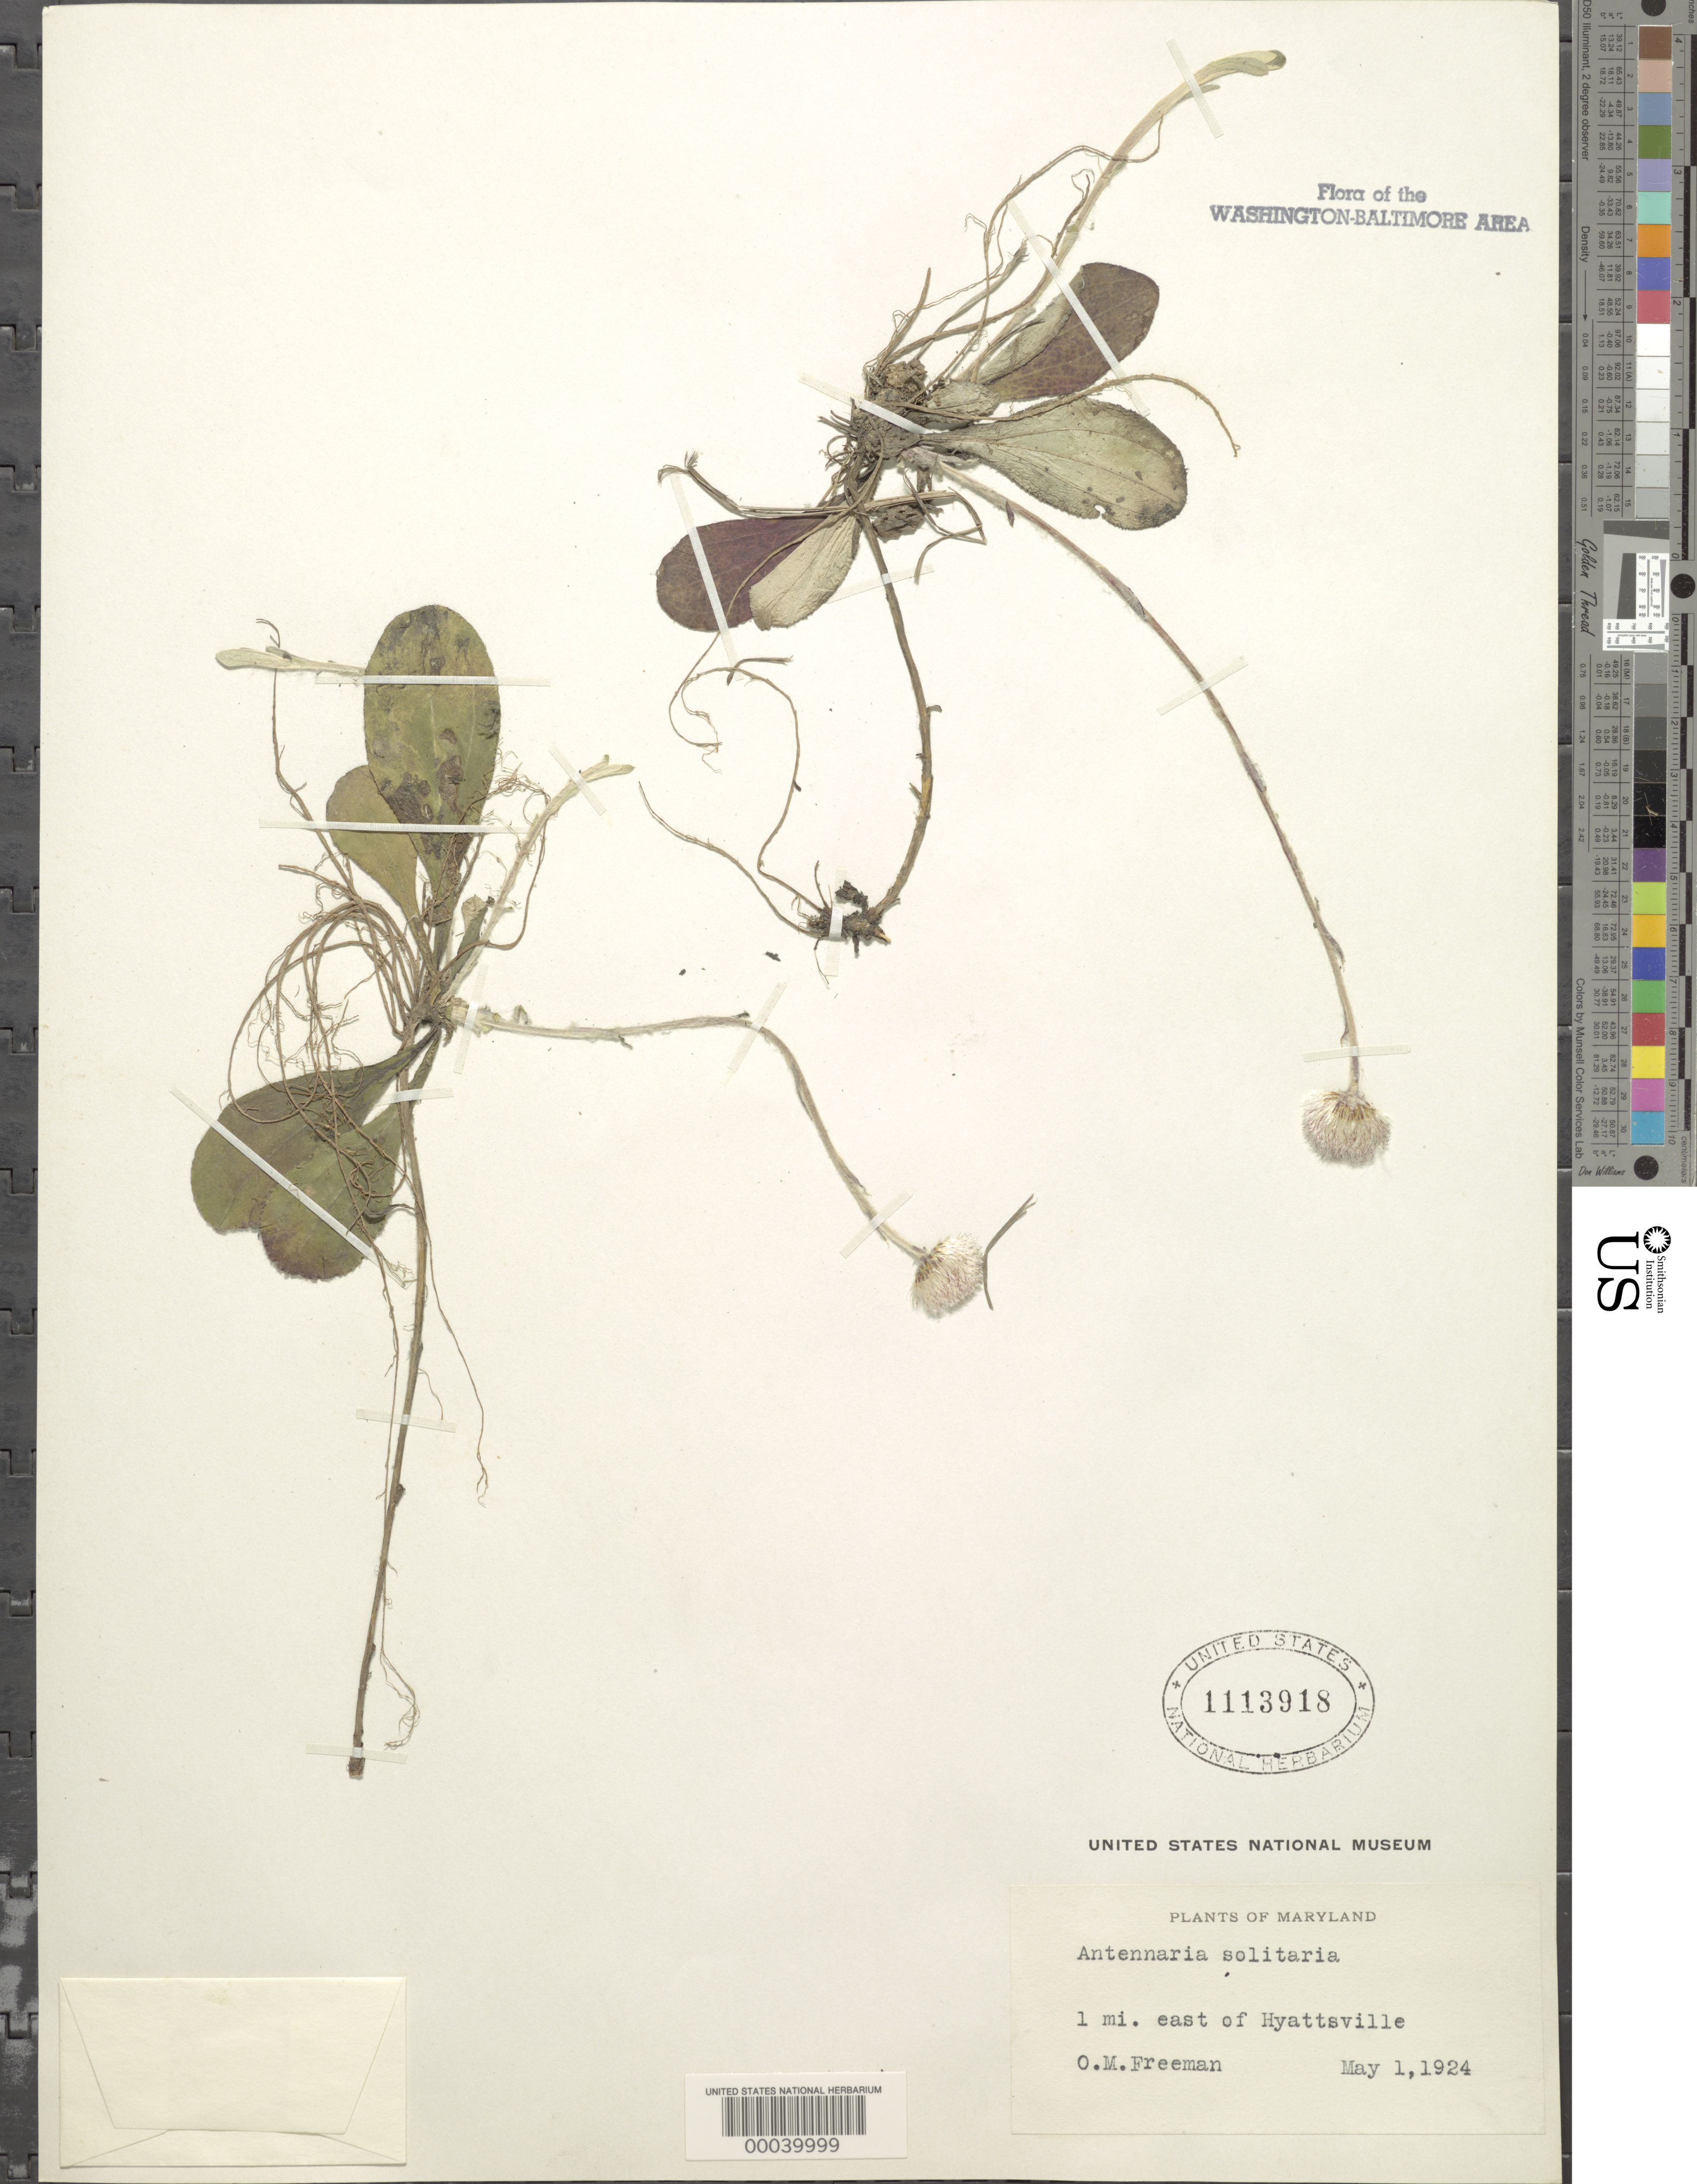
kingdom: Plantae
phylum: Tracheophyta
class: Magnoliopsida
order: Asterales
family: Asteraceae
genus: Antennaria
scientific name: Antennaria solitaria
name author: Rydb.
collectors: O. Freeman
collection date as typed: -1 May 1924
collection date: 1924-05-01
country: United States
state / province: Maryland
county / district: Prince George's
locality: East of Hyattsville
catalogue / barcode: US 1113918